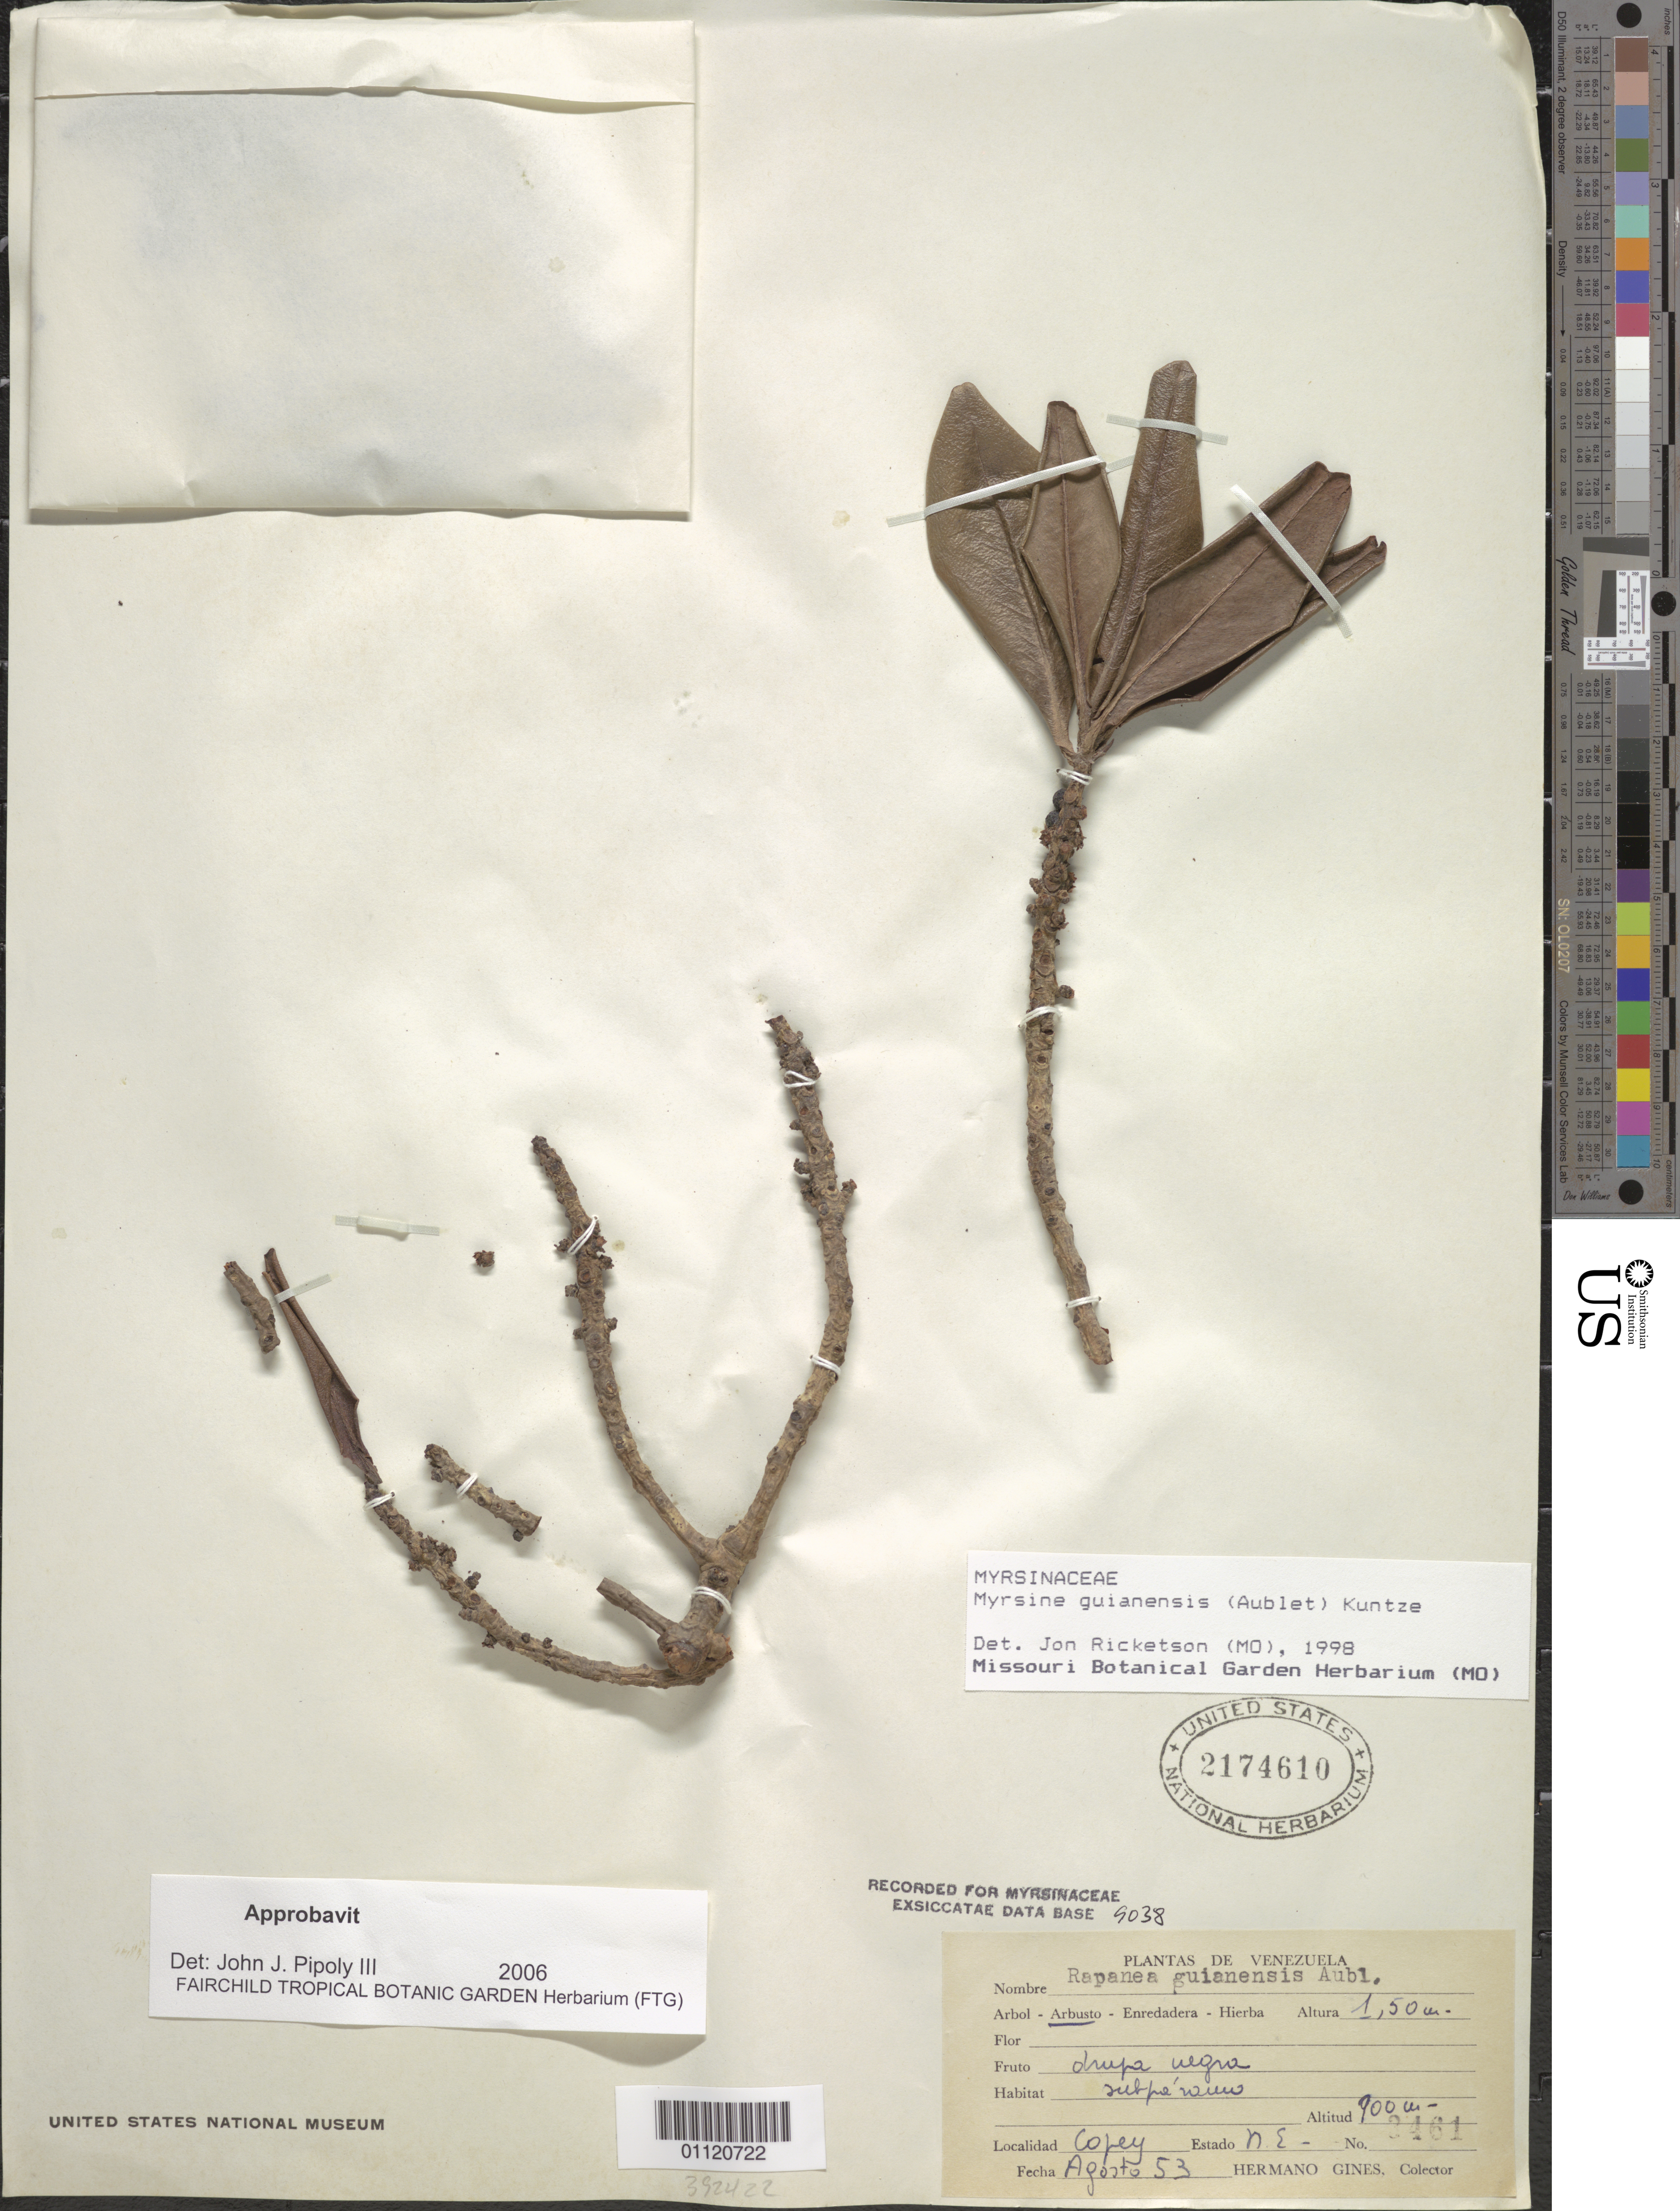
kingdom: Plantae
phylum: Tracheophyta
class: Magnoliopsida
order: Ericales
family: Primulaceae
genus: Myrsine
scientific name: Myrsine guianensis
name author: (Aubl.) Kuntze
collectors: Bro. Gines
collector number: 3461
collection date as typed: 01 Aug 1953 to 31 Aug 1953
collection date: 1953-08-01/1953-08-31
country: Venezuela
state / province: Nueva Esparta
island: Margarita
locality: Copey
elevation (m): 900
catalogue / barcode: US 2174610